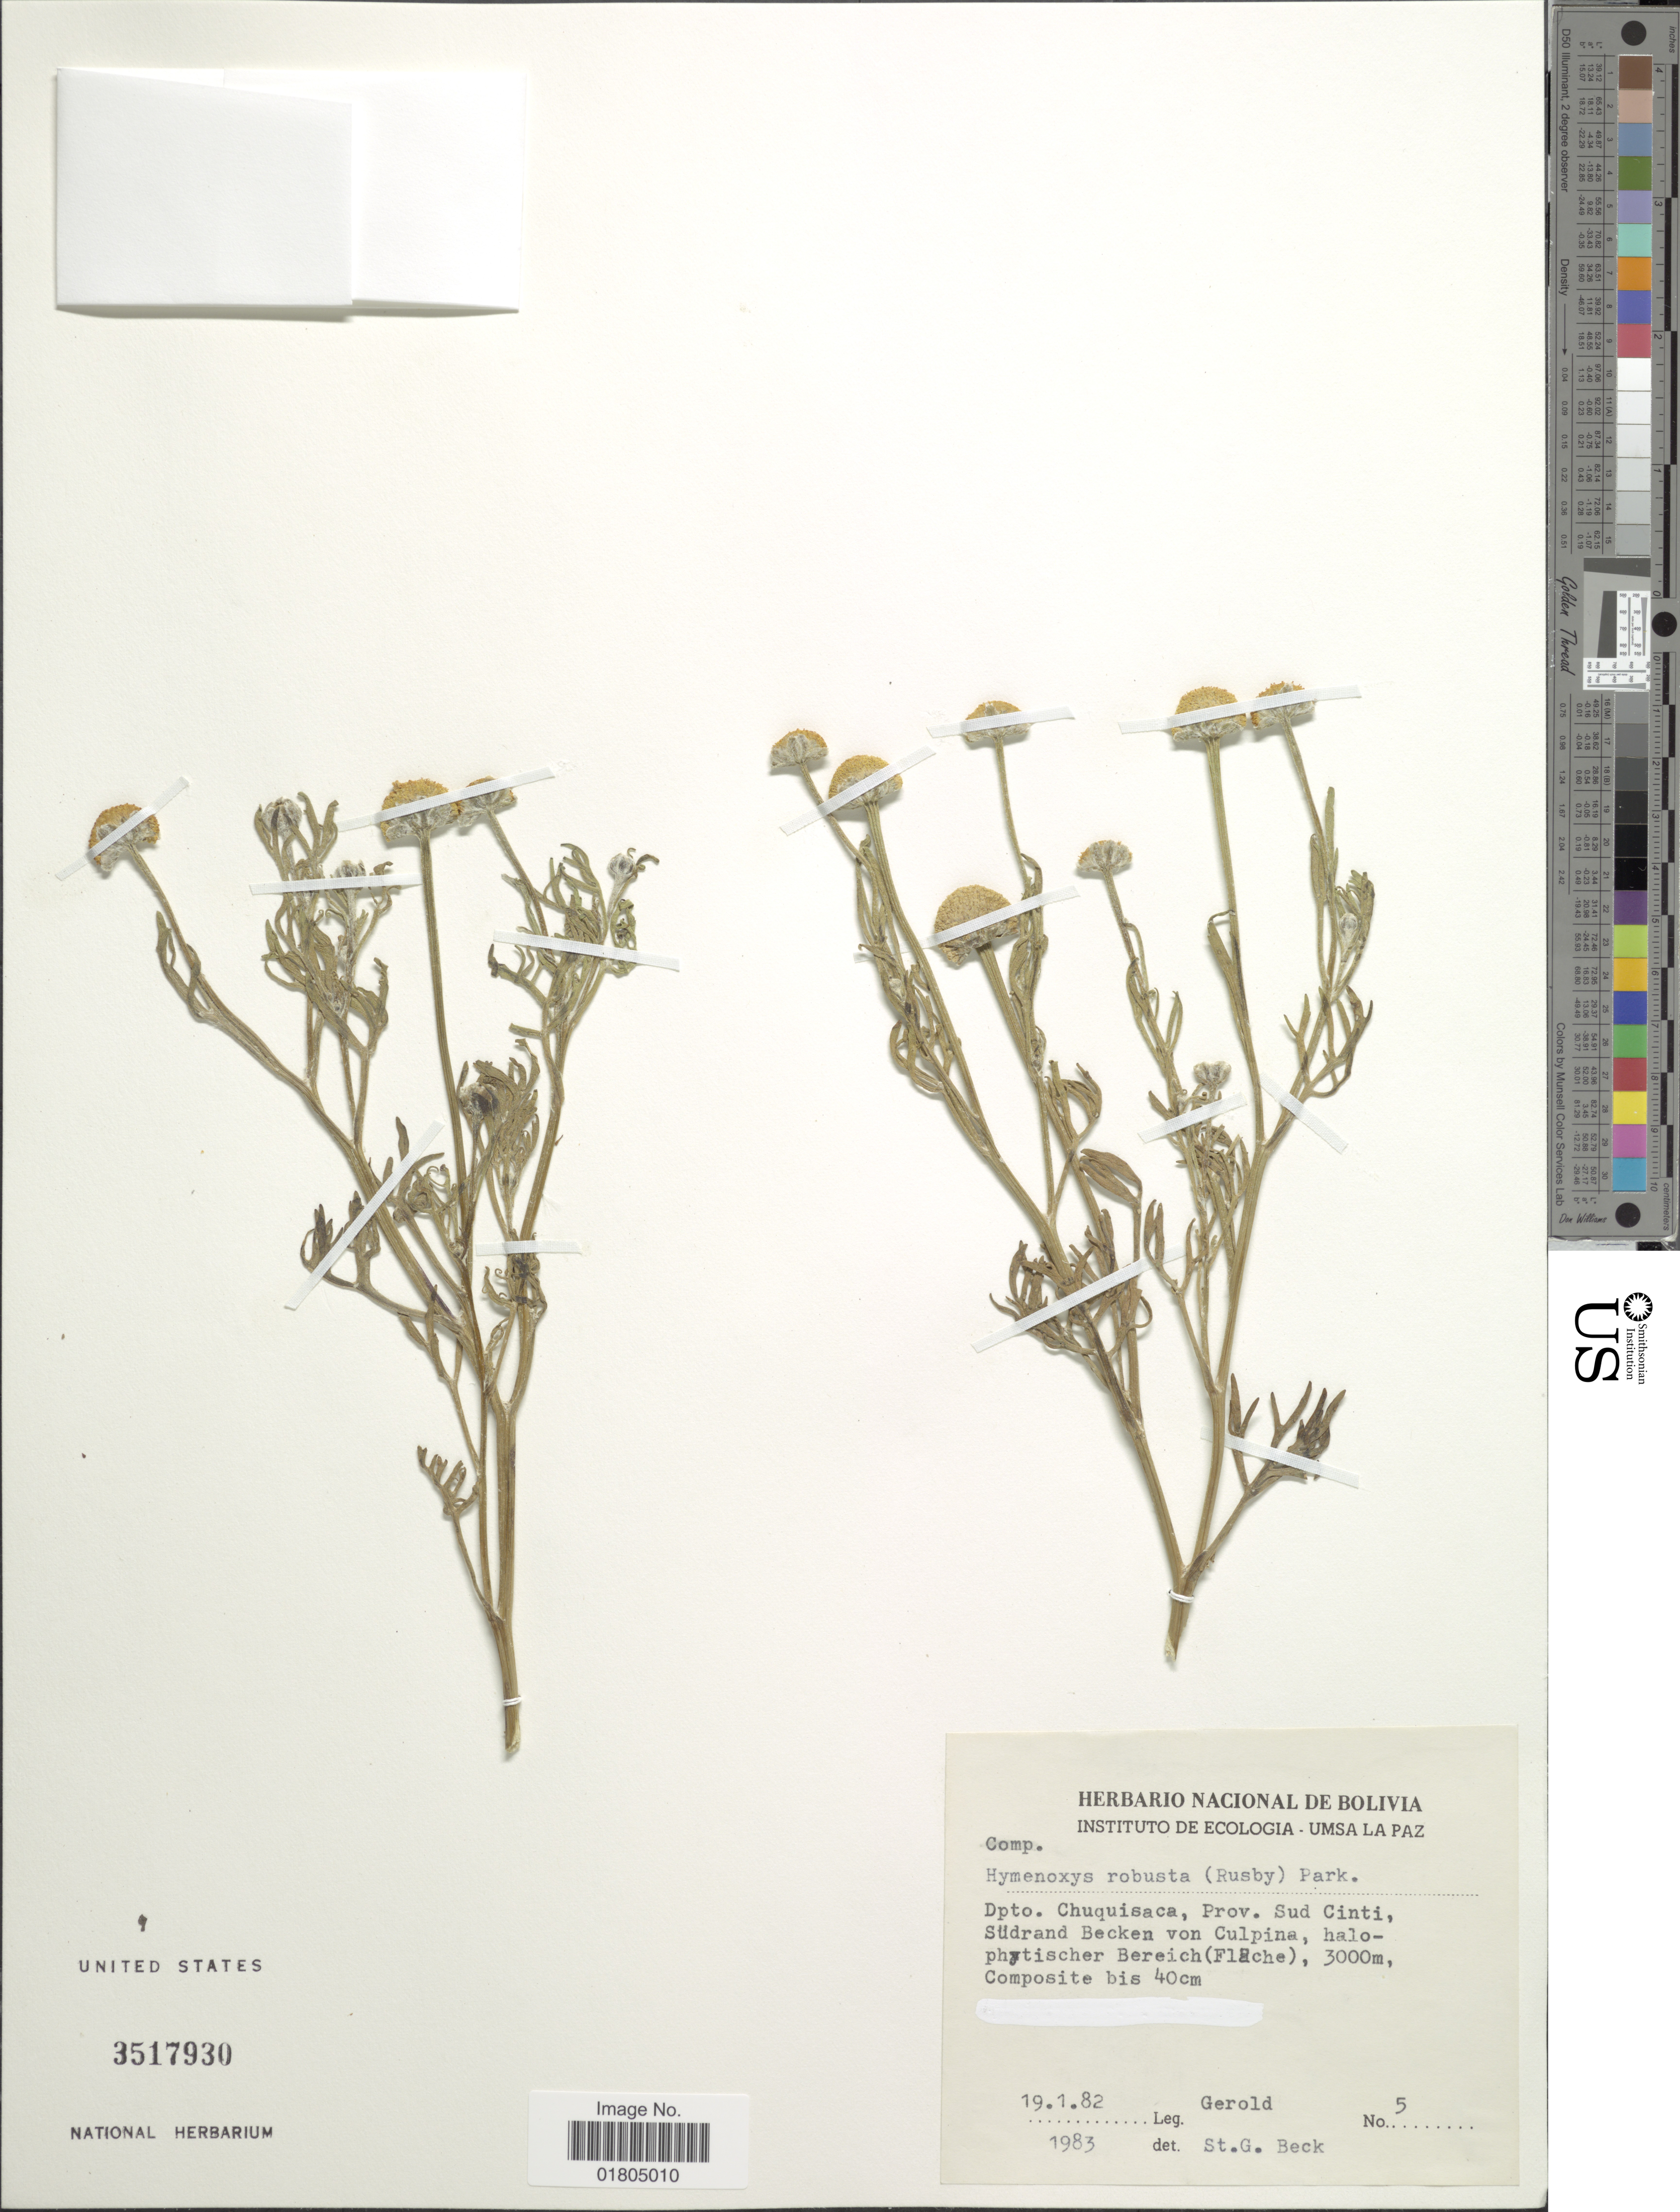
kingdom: Plantae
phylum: Tracheophyta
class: Magnoliopsida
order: Asterales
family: Asteraceae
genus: Hymenoxys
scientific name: Hymenoxys robusta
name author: (Rusby) K.F. Parker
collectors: R. Gerold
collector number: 5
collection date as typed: Transcribed d/m/y: 19/1/82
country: Bolivia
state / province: Chuquisaca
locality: Dpto. Chuquisaca, Prov. Sud Cinti, Sudrand Becken von Culpina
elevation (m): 3000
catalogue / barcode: US 3517930